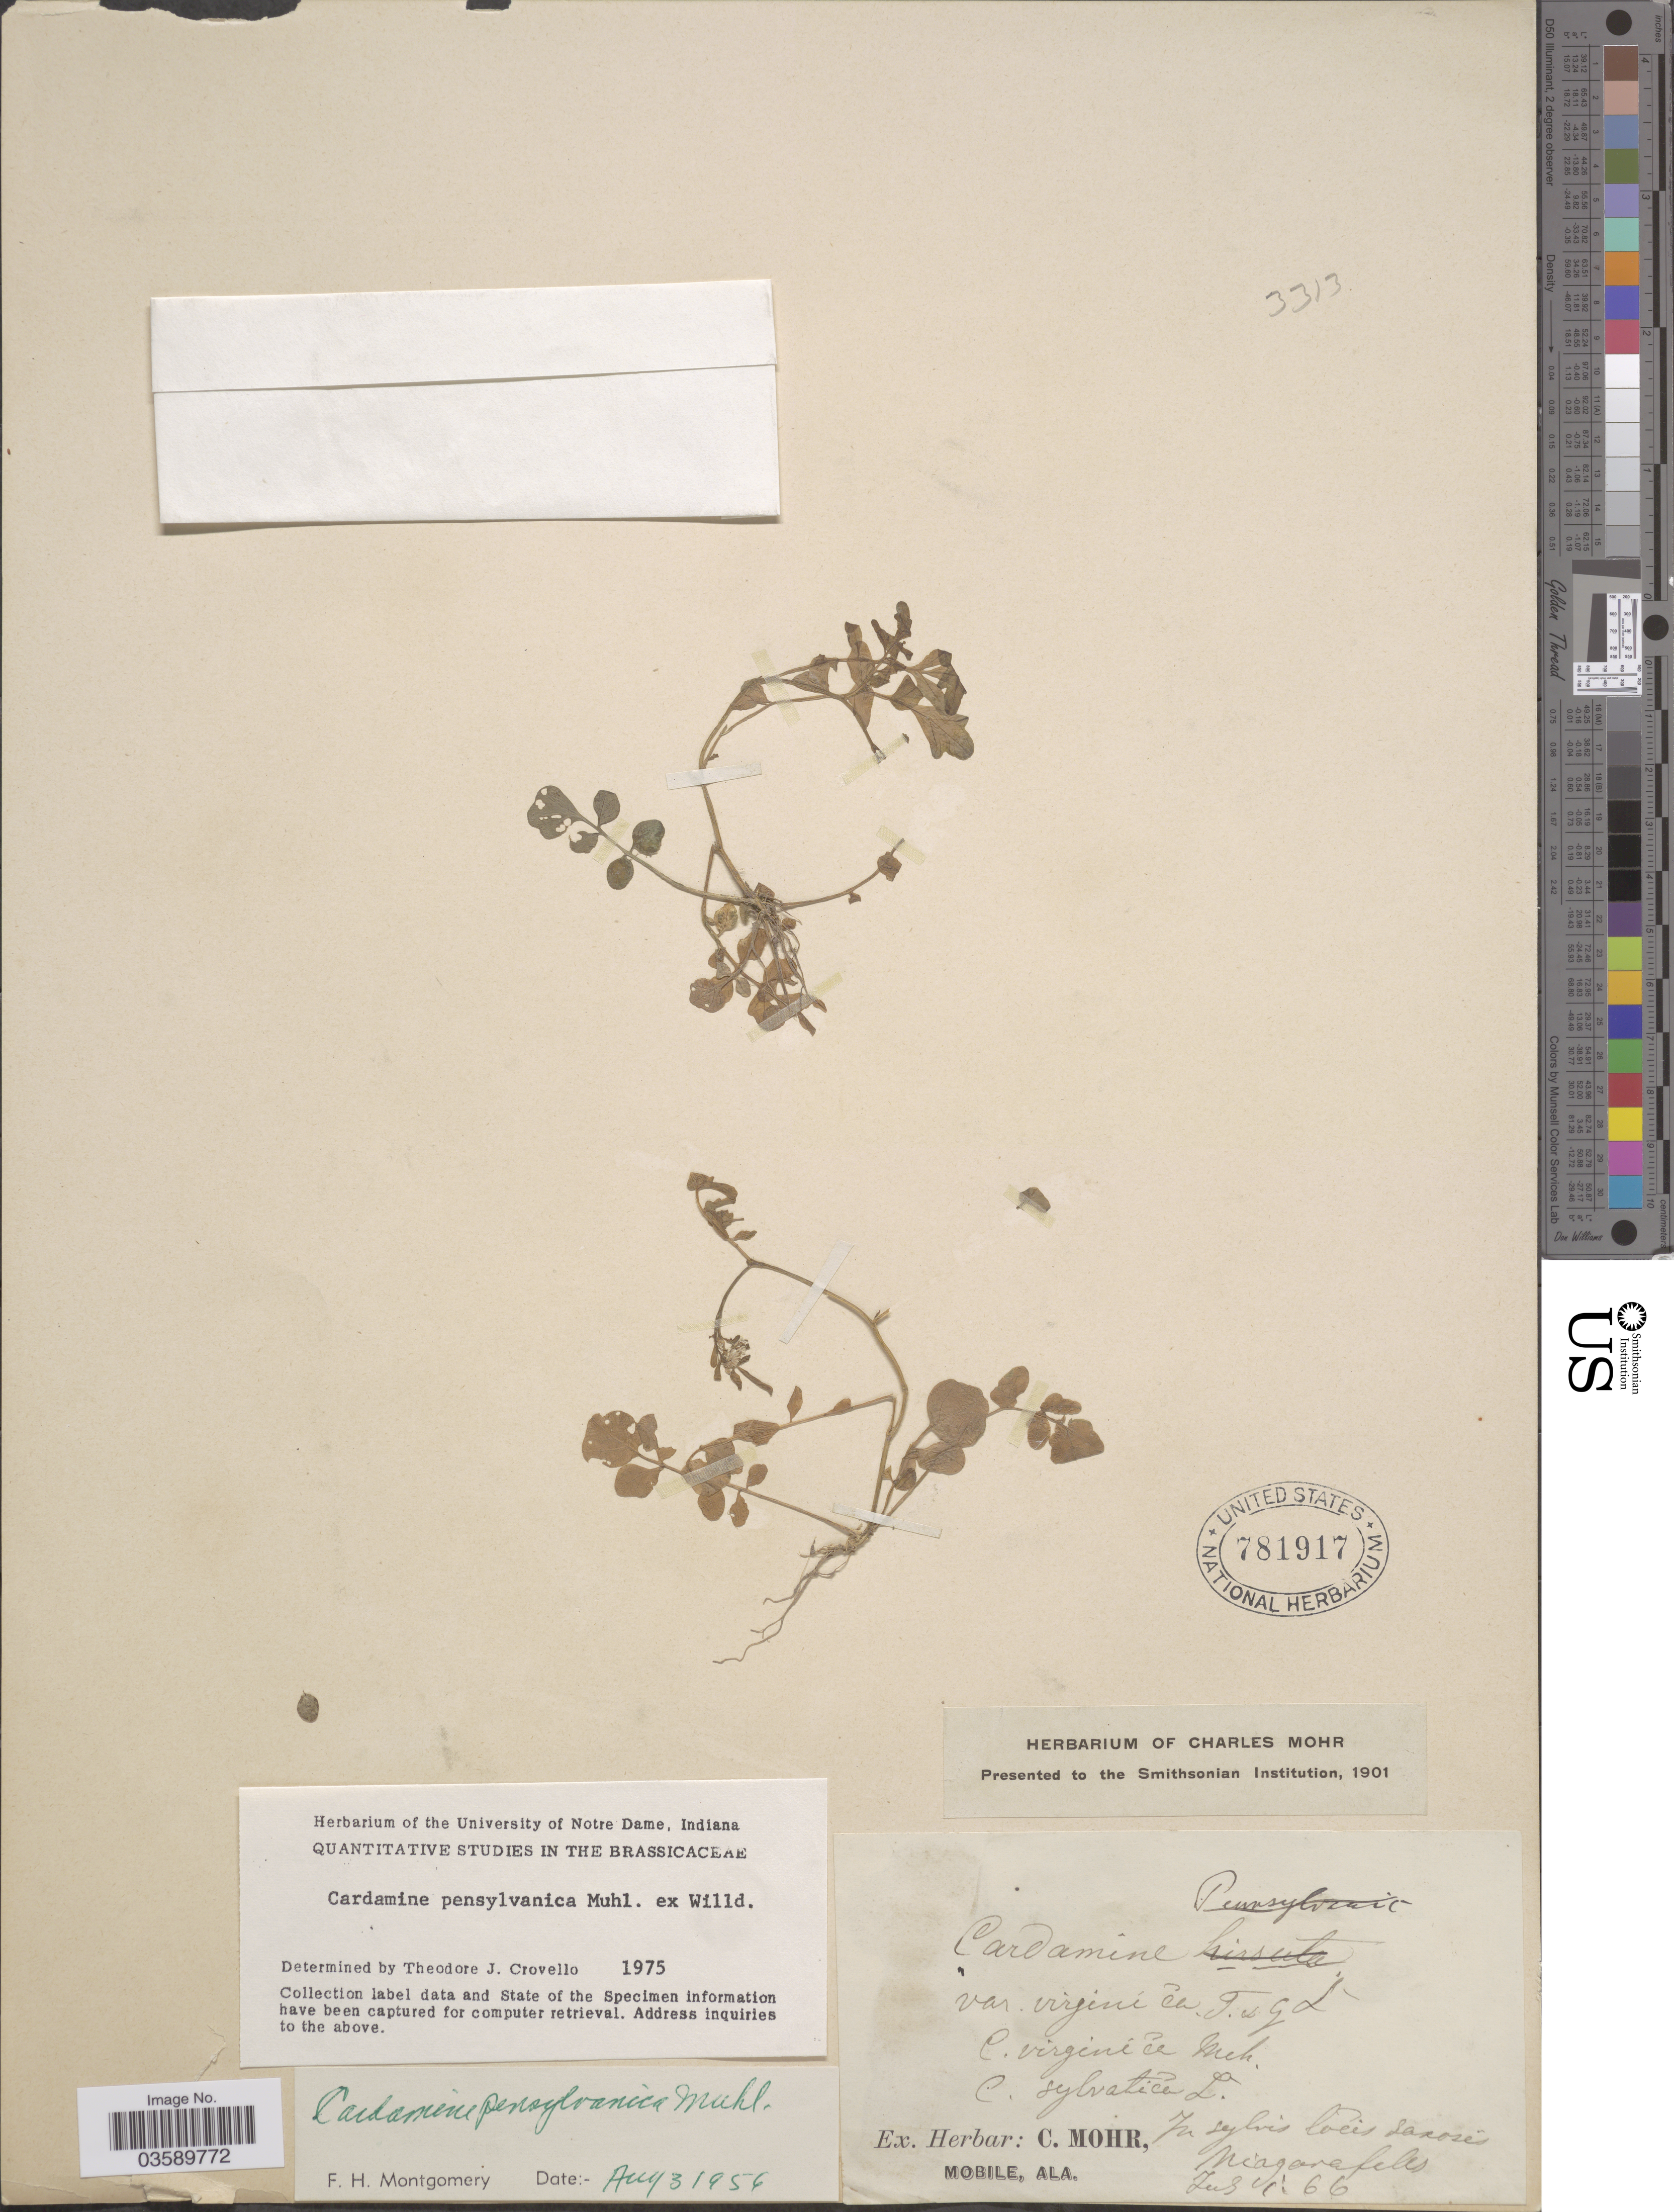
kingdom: Plantae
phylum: Tracheophyta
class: Magnoliopsida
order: Brassicales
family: Brassicaceae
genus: Cardamine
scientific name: Cardamine pensylvanica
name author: Muhl. ex Willd.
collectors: ex herb. C. Mohr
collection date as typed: Transcribed d/m/y: 1/7/66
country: United States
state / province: Alabama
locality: In sylvis locis saxosis Niagara falls.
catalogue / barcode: US 781917